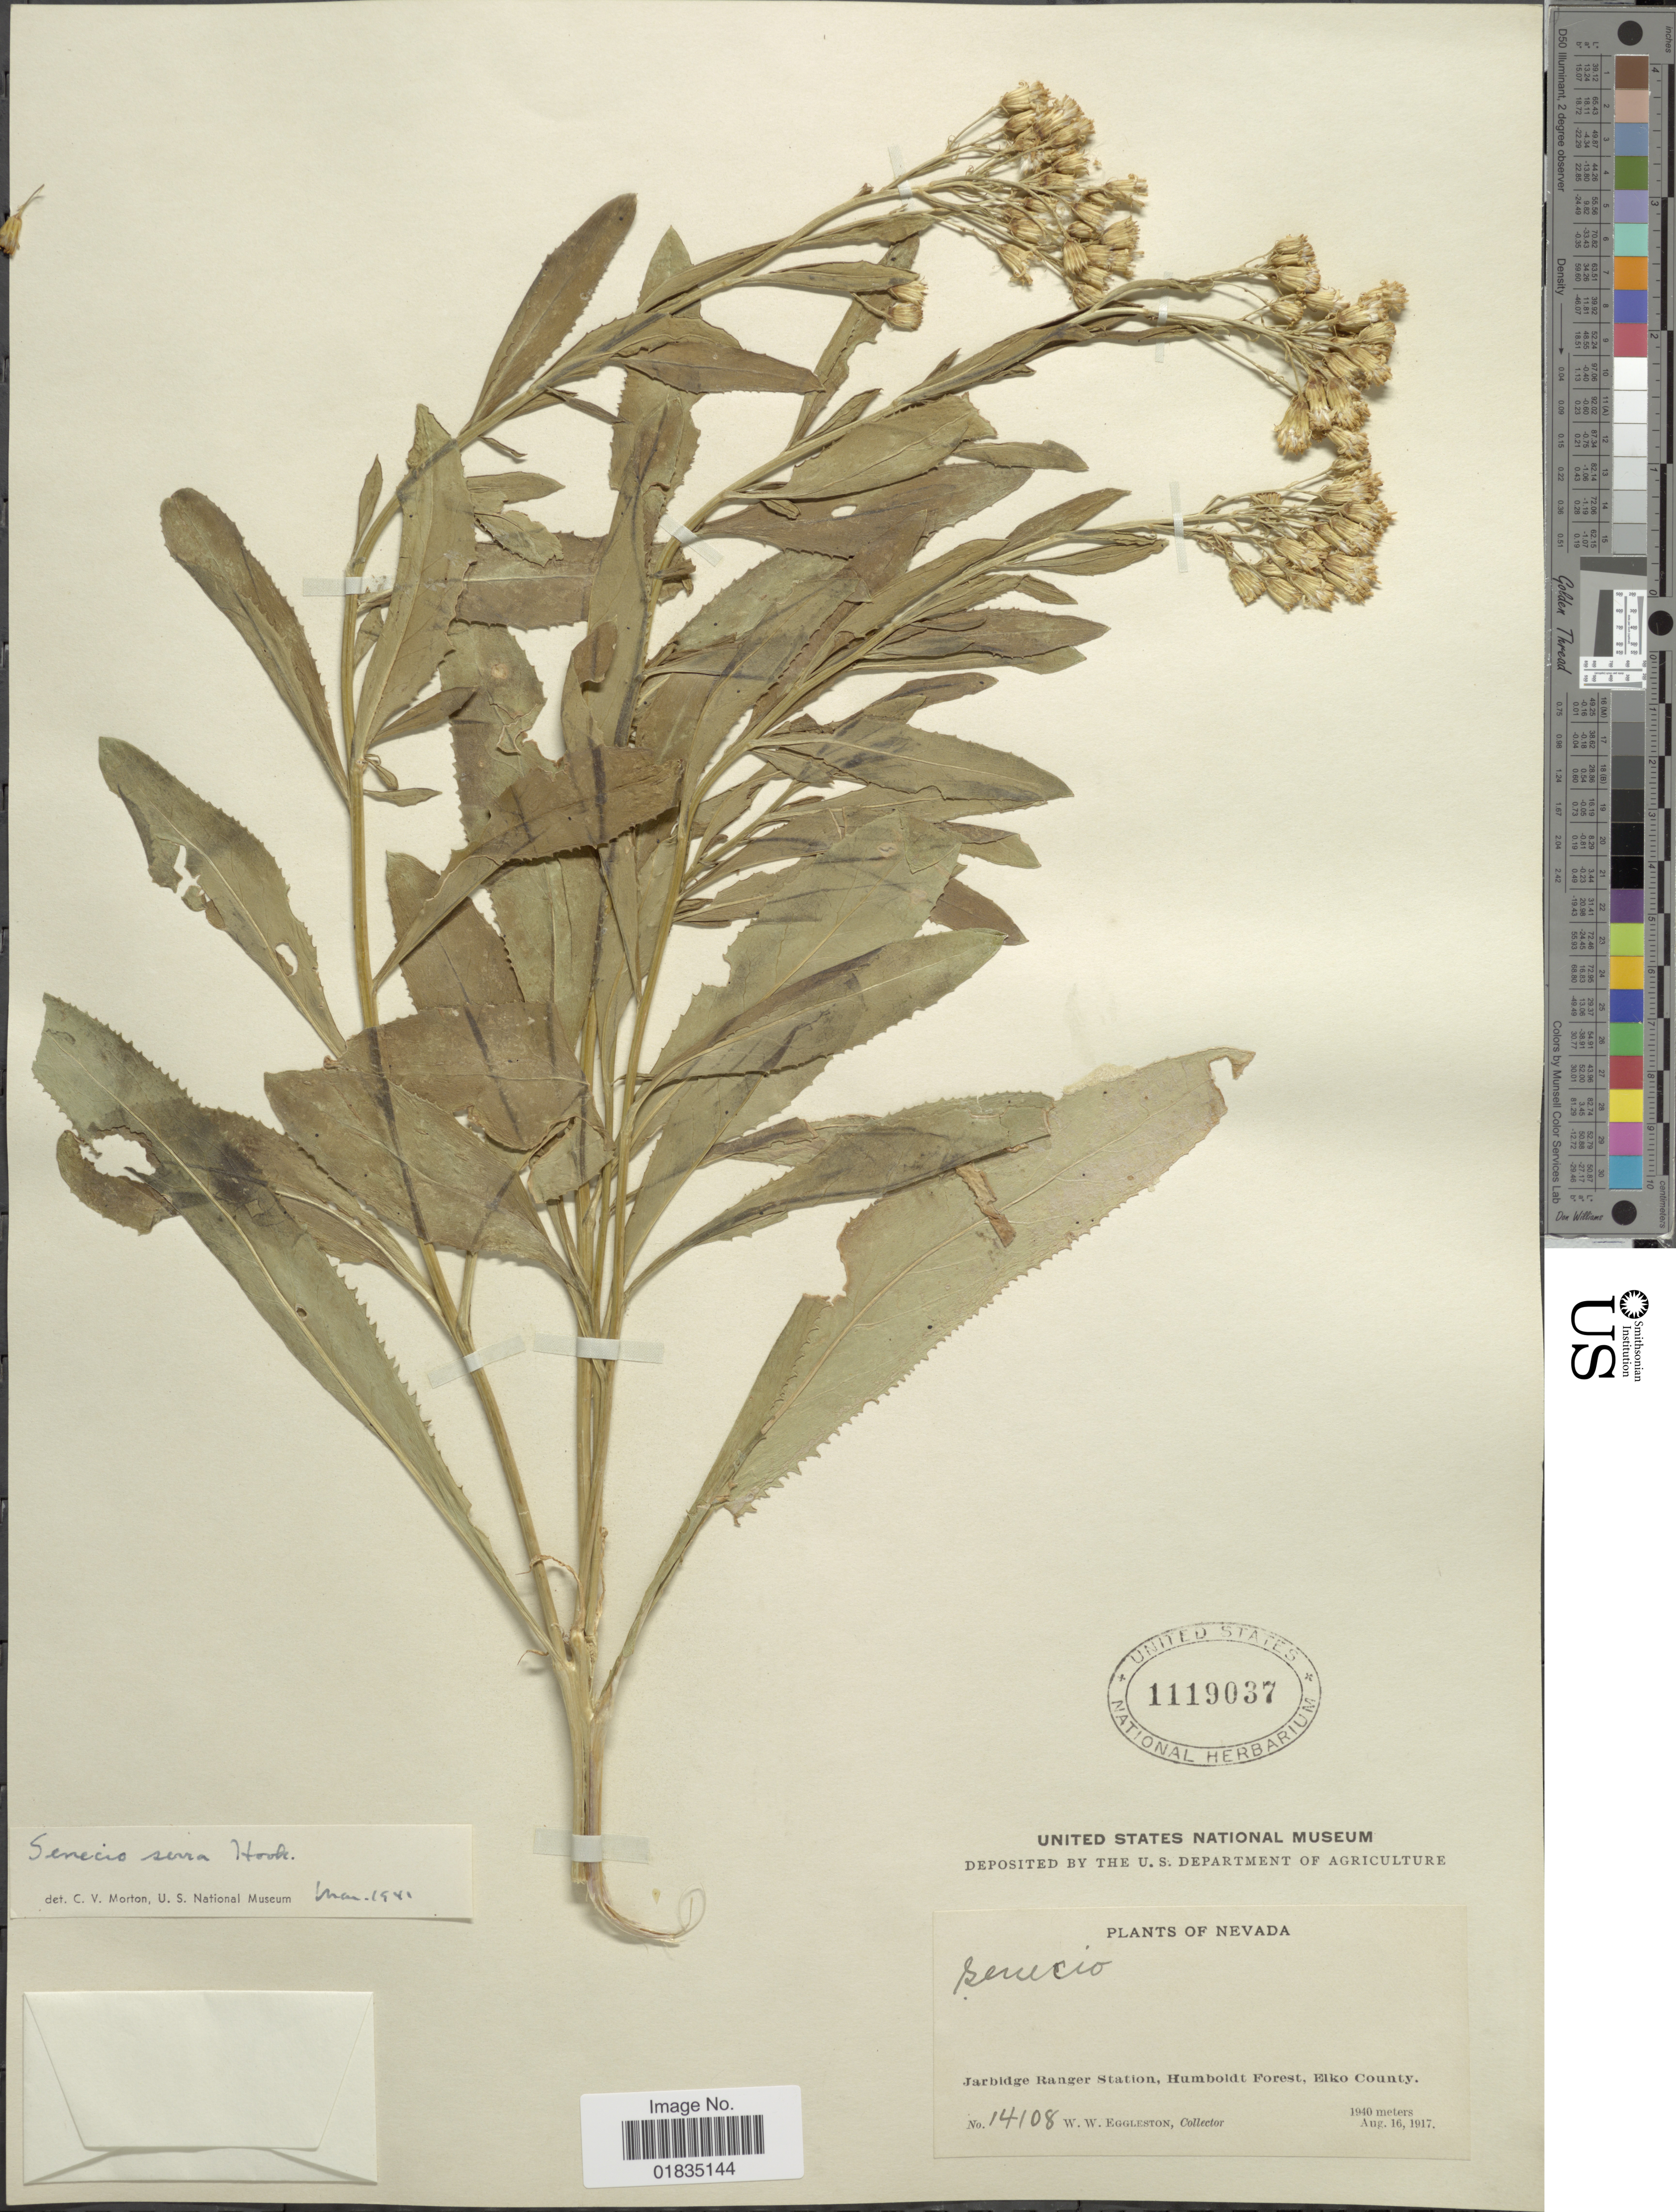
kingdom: Plantae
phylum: Tracheophyta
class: Magnoliopsida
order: Asterales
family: Asteraceae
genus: Senecio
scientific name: Senecio serra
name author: Hook.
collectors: W. W. Eggleston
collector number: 14108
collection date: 1917-08-16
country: United States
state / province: Nevada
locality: Jarbidge Ranger Station, Humboldt Forest, Elko County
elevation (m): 1940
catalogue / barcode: US 1119037